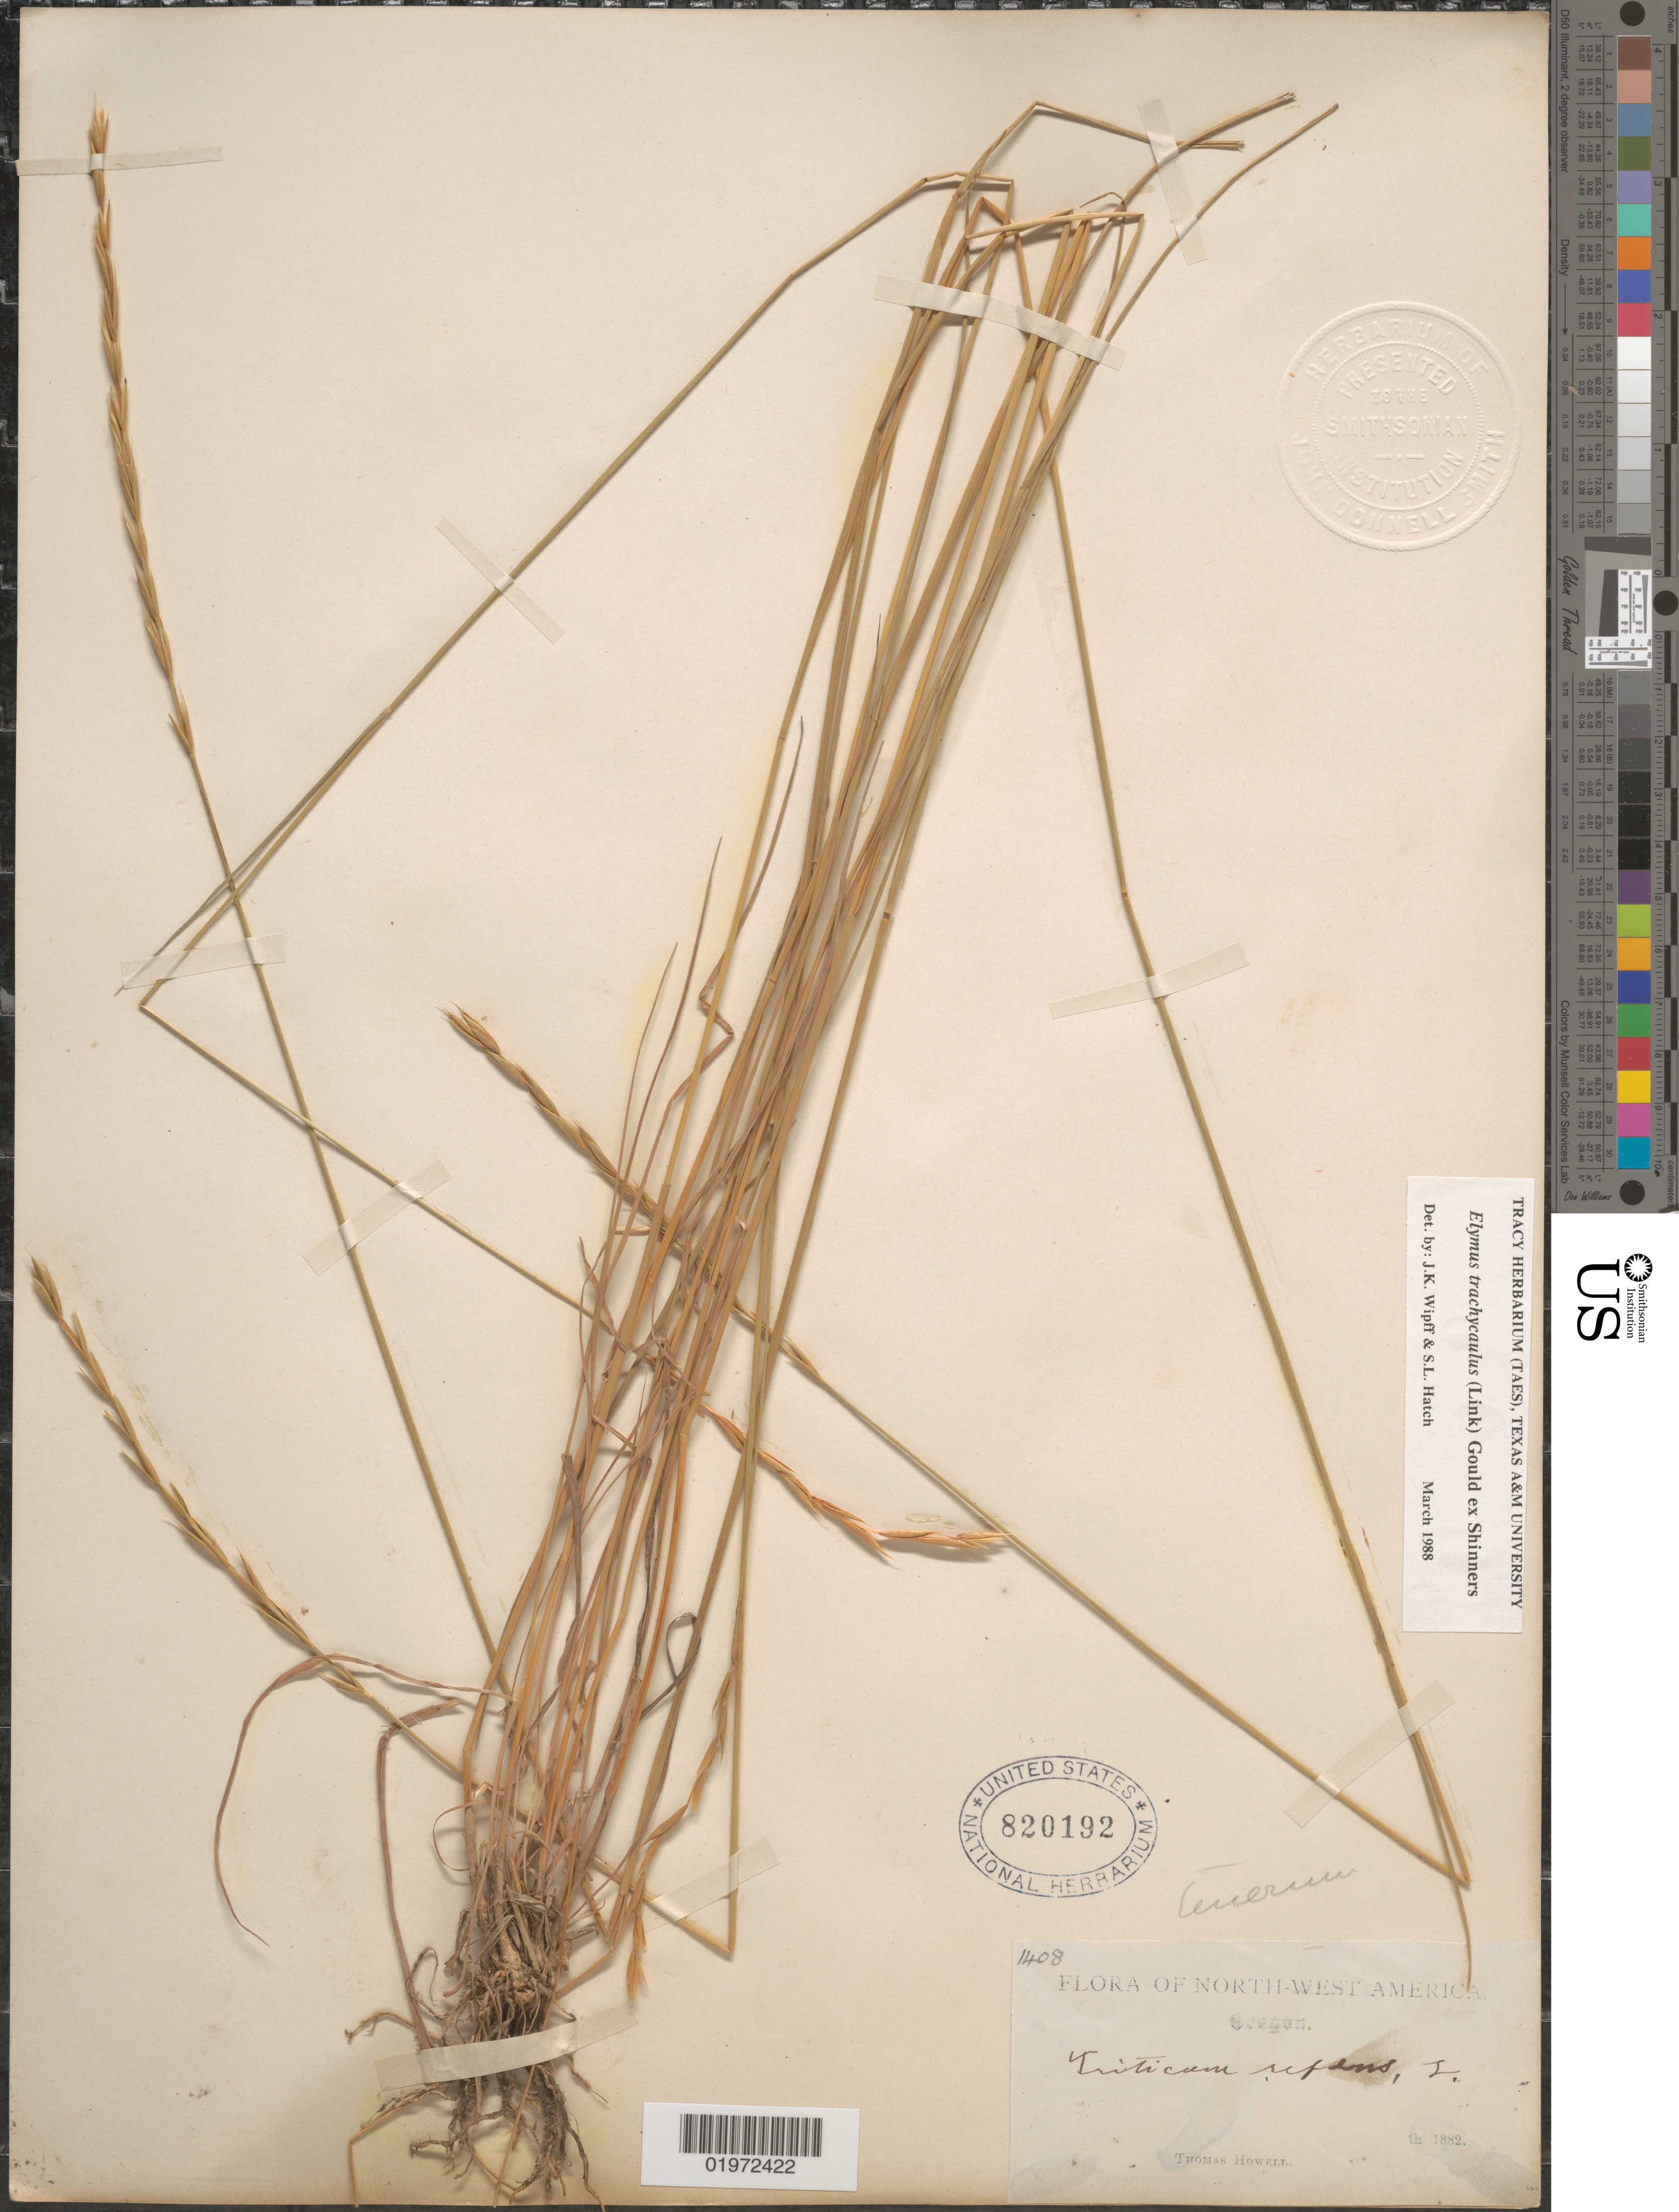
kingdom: Plantae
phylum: Tracheophyta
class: Liliopsida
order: Poales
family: Poaceae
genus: Elymus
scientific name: Elymus trachycaulus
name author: (Link) Gould ex Shinners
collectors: T. Howell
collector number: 1408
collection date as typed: !th 1882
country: United States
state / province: Oregon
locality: North-West America.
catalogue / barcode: US 820192